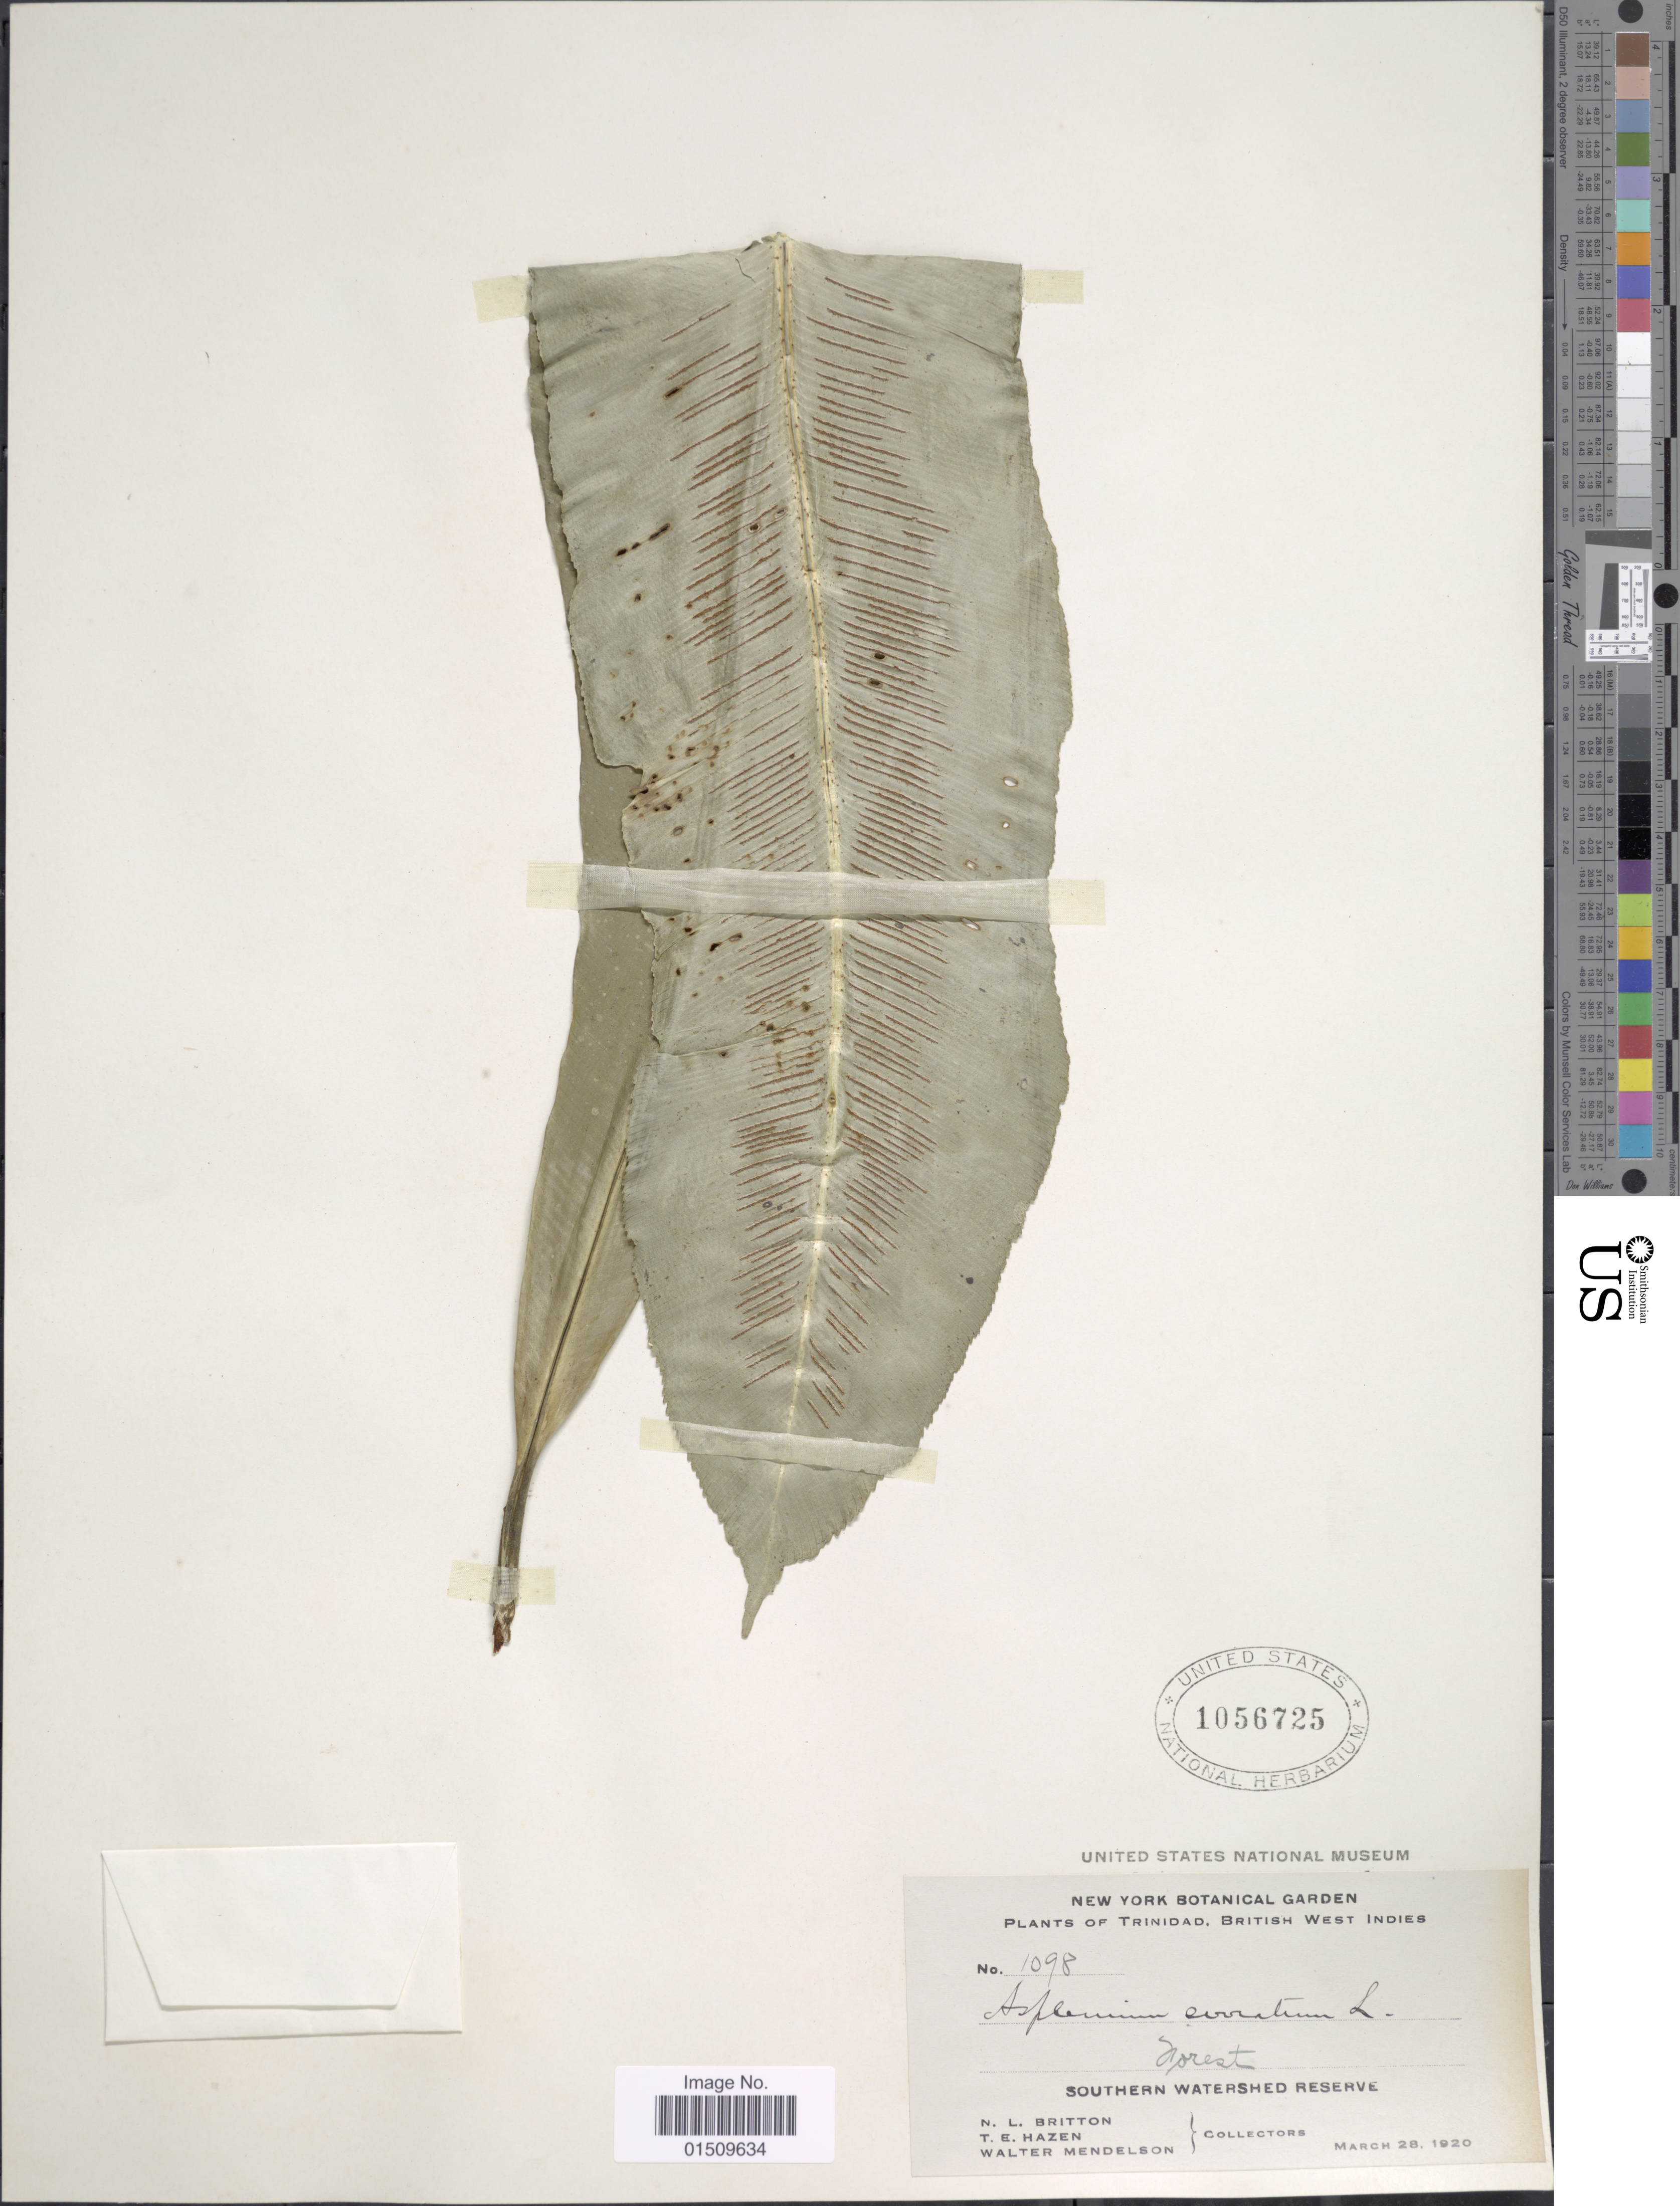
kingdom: Plantae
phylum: Tracheophyta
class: Polypodiopsida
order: Polypodiales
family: Aspleniaceae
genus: Asplenium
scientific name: Asplenium serratum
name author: L.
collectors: N. Britton, T. E. Hazen & W. Mendelson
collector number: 1098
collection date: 1920-03-28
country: Trinidad and Tobago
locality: Trinidad, British West Indies, Southern Watershed Reserve.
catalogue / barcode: US 1056725